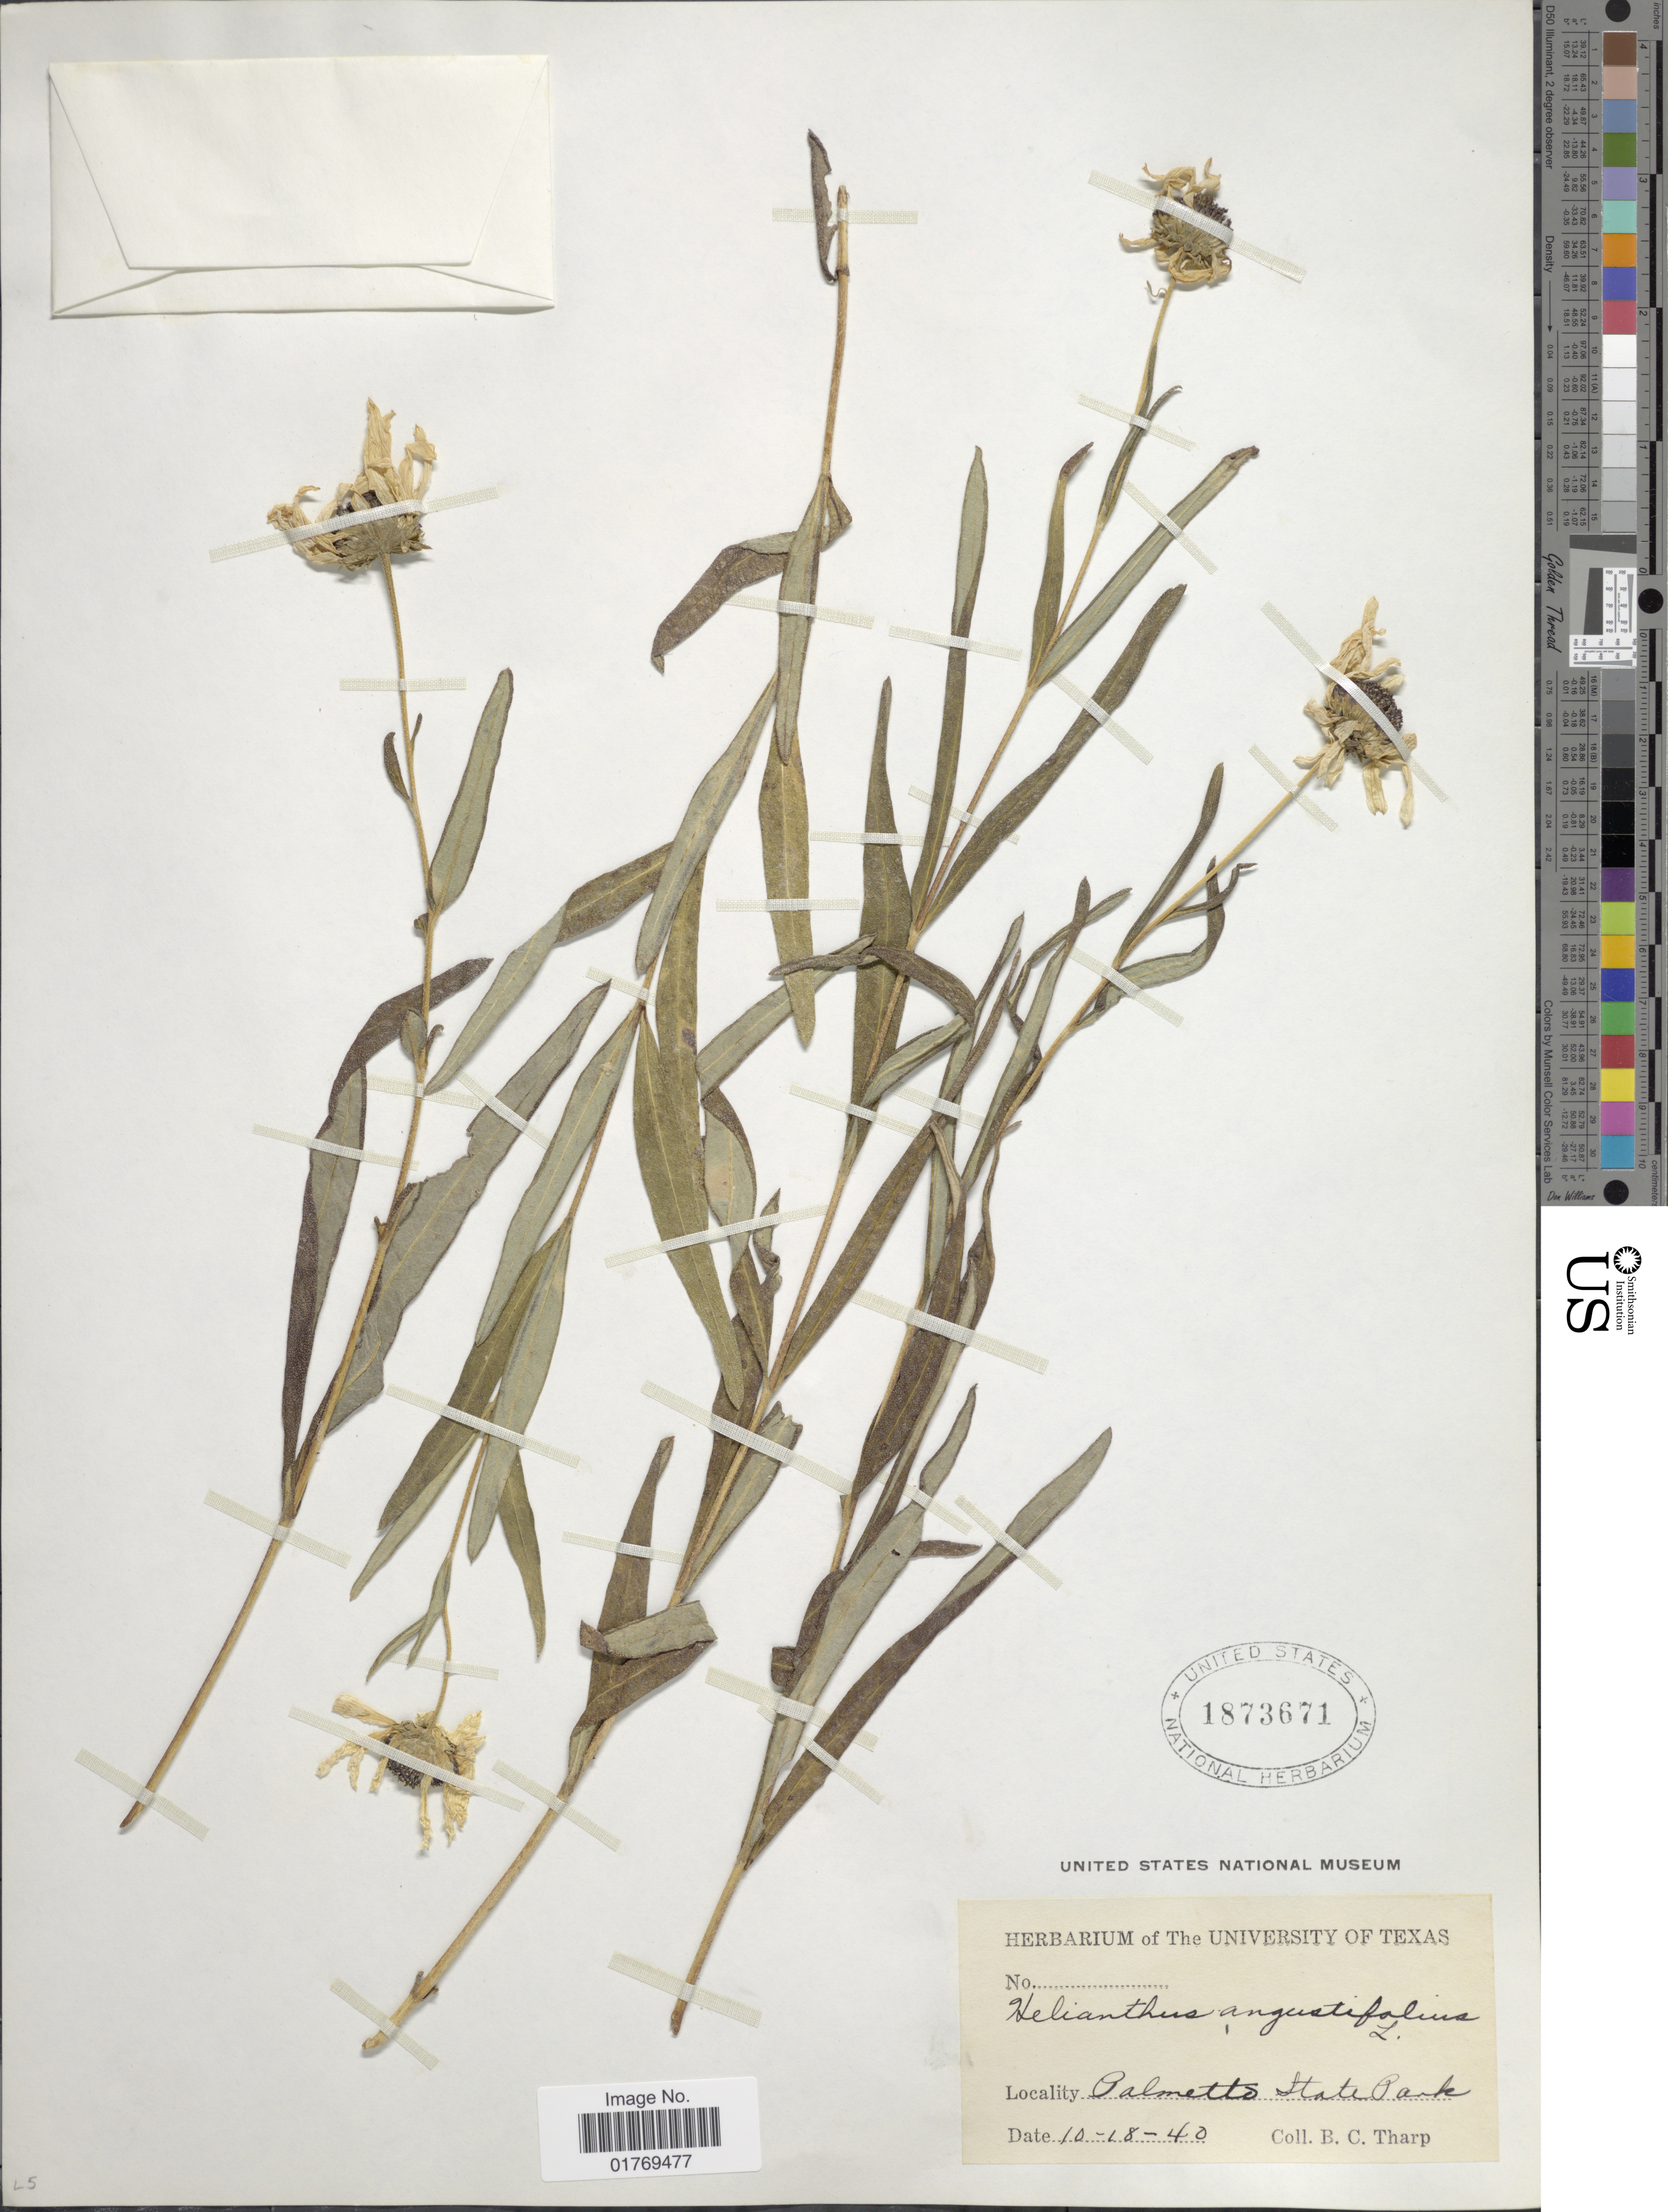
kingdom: Plantae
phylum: Tracheophyta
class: Magnoliopsida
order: Asterales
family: Asteraceae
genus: Helianthus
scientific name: Helianthus angustifolius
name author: L.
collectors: B. C. Tharp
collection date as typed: Transcribed d/m/y: 18/10/40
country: United States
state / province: Texas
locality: Palmetto State Park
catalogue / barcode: US 1873671